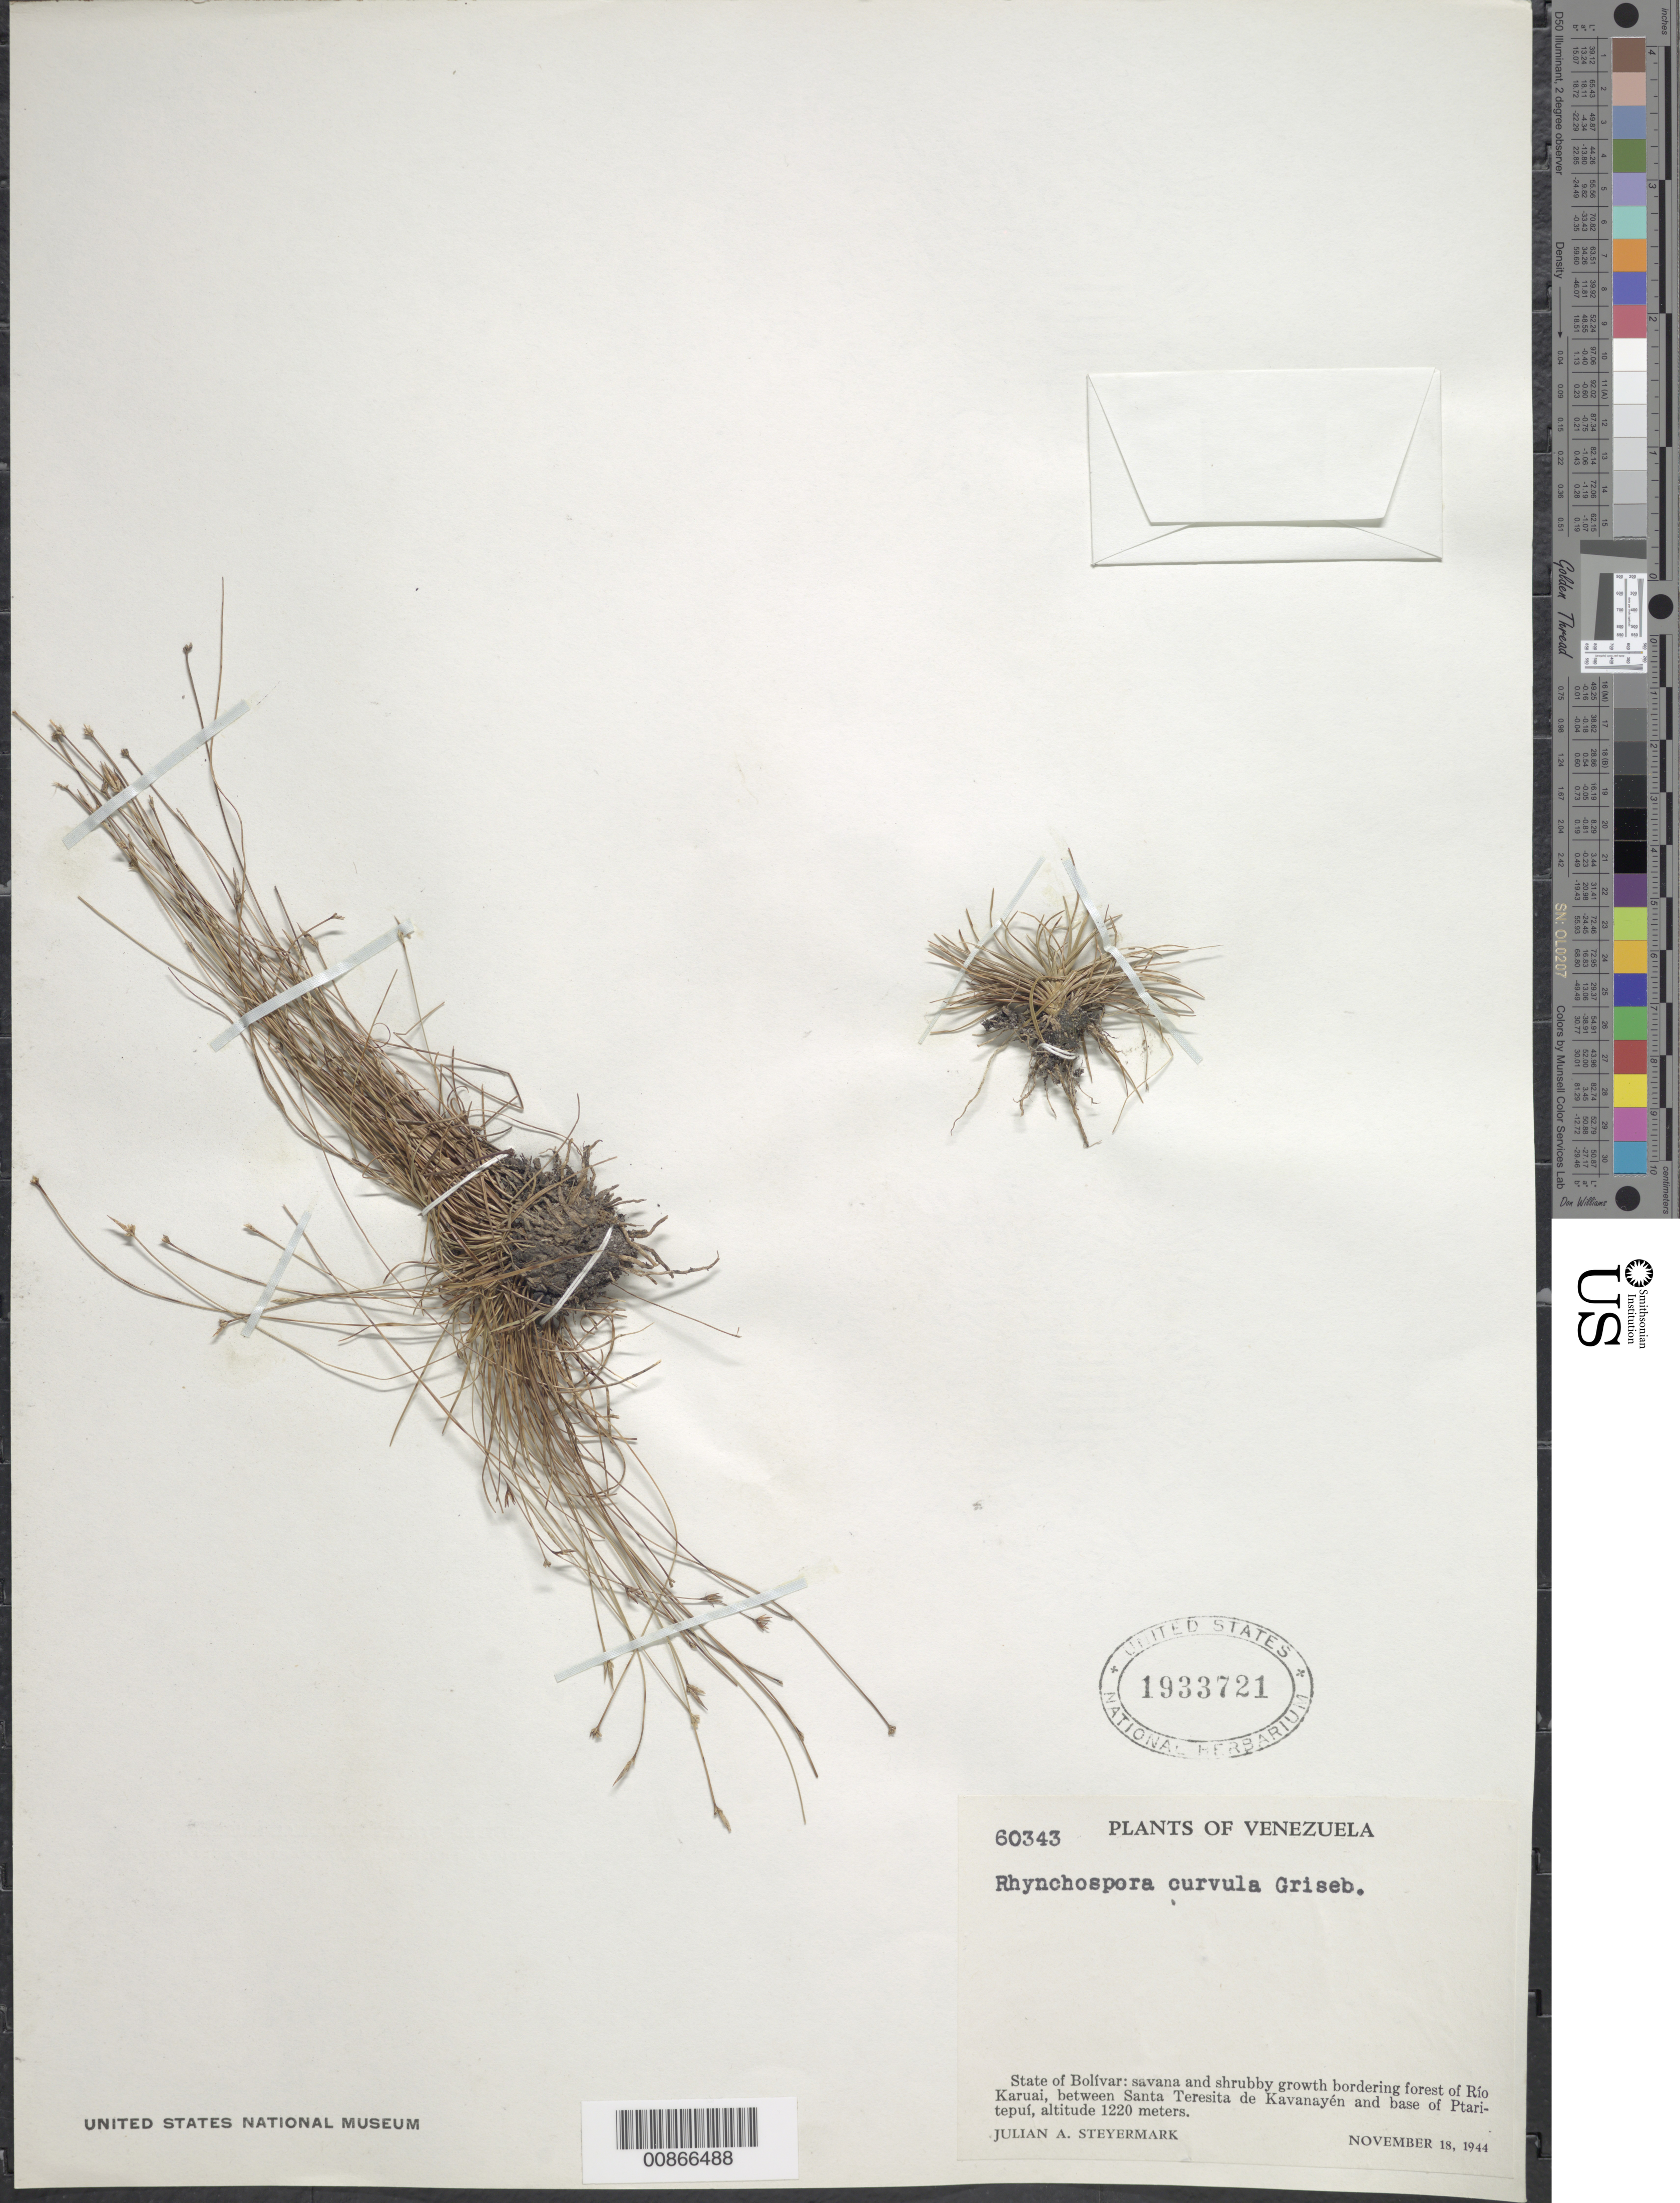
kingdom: Plantae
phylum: Tracheophyta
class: Liliopsida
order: Poales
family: Cyperaceae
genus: Rhynchospora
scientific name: Rhynchospora curvula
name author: Griseb.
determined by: Alves, K.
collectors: J. Steyermark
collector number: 60343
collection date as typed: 18-Nov-44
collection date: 1944-11-18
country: Venezuela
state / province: Bolívar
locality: Río Karuai, between Santa Teresita de Kavanayén and base of Ptari-tepuí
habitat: Savanna and shrubby growth bordering forest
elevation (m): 1220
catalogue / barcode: US 1933721